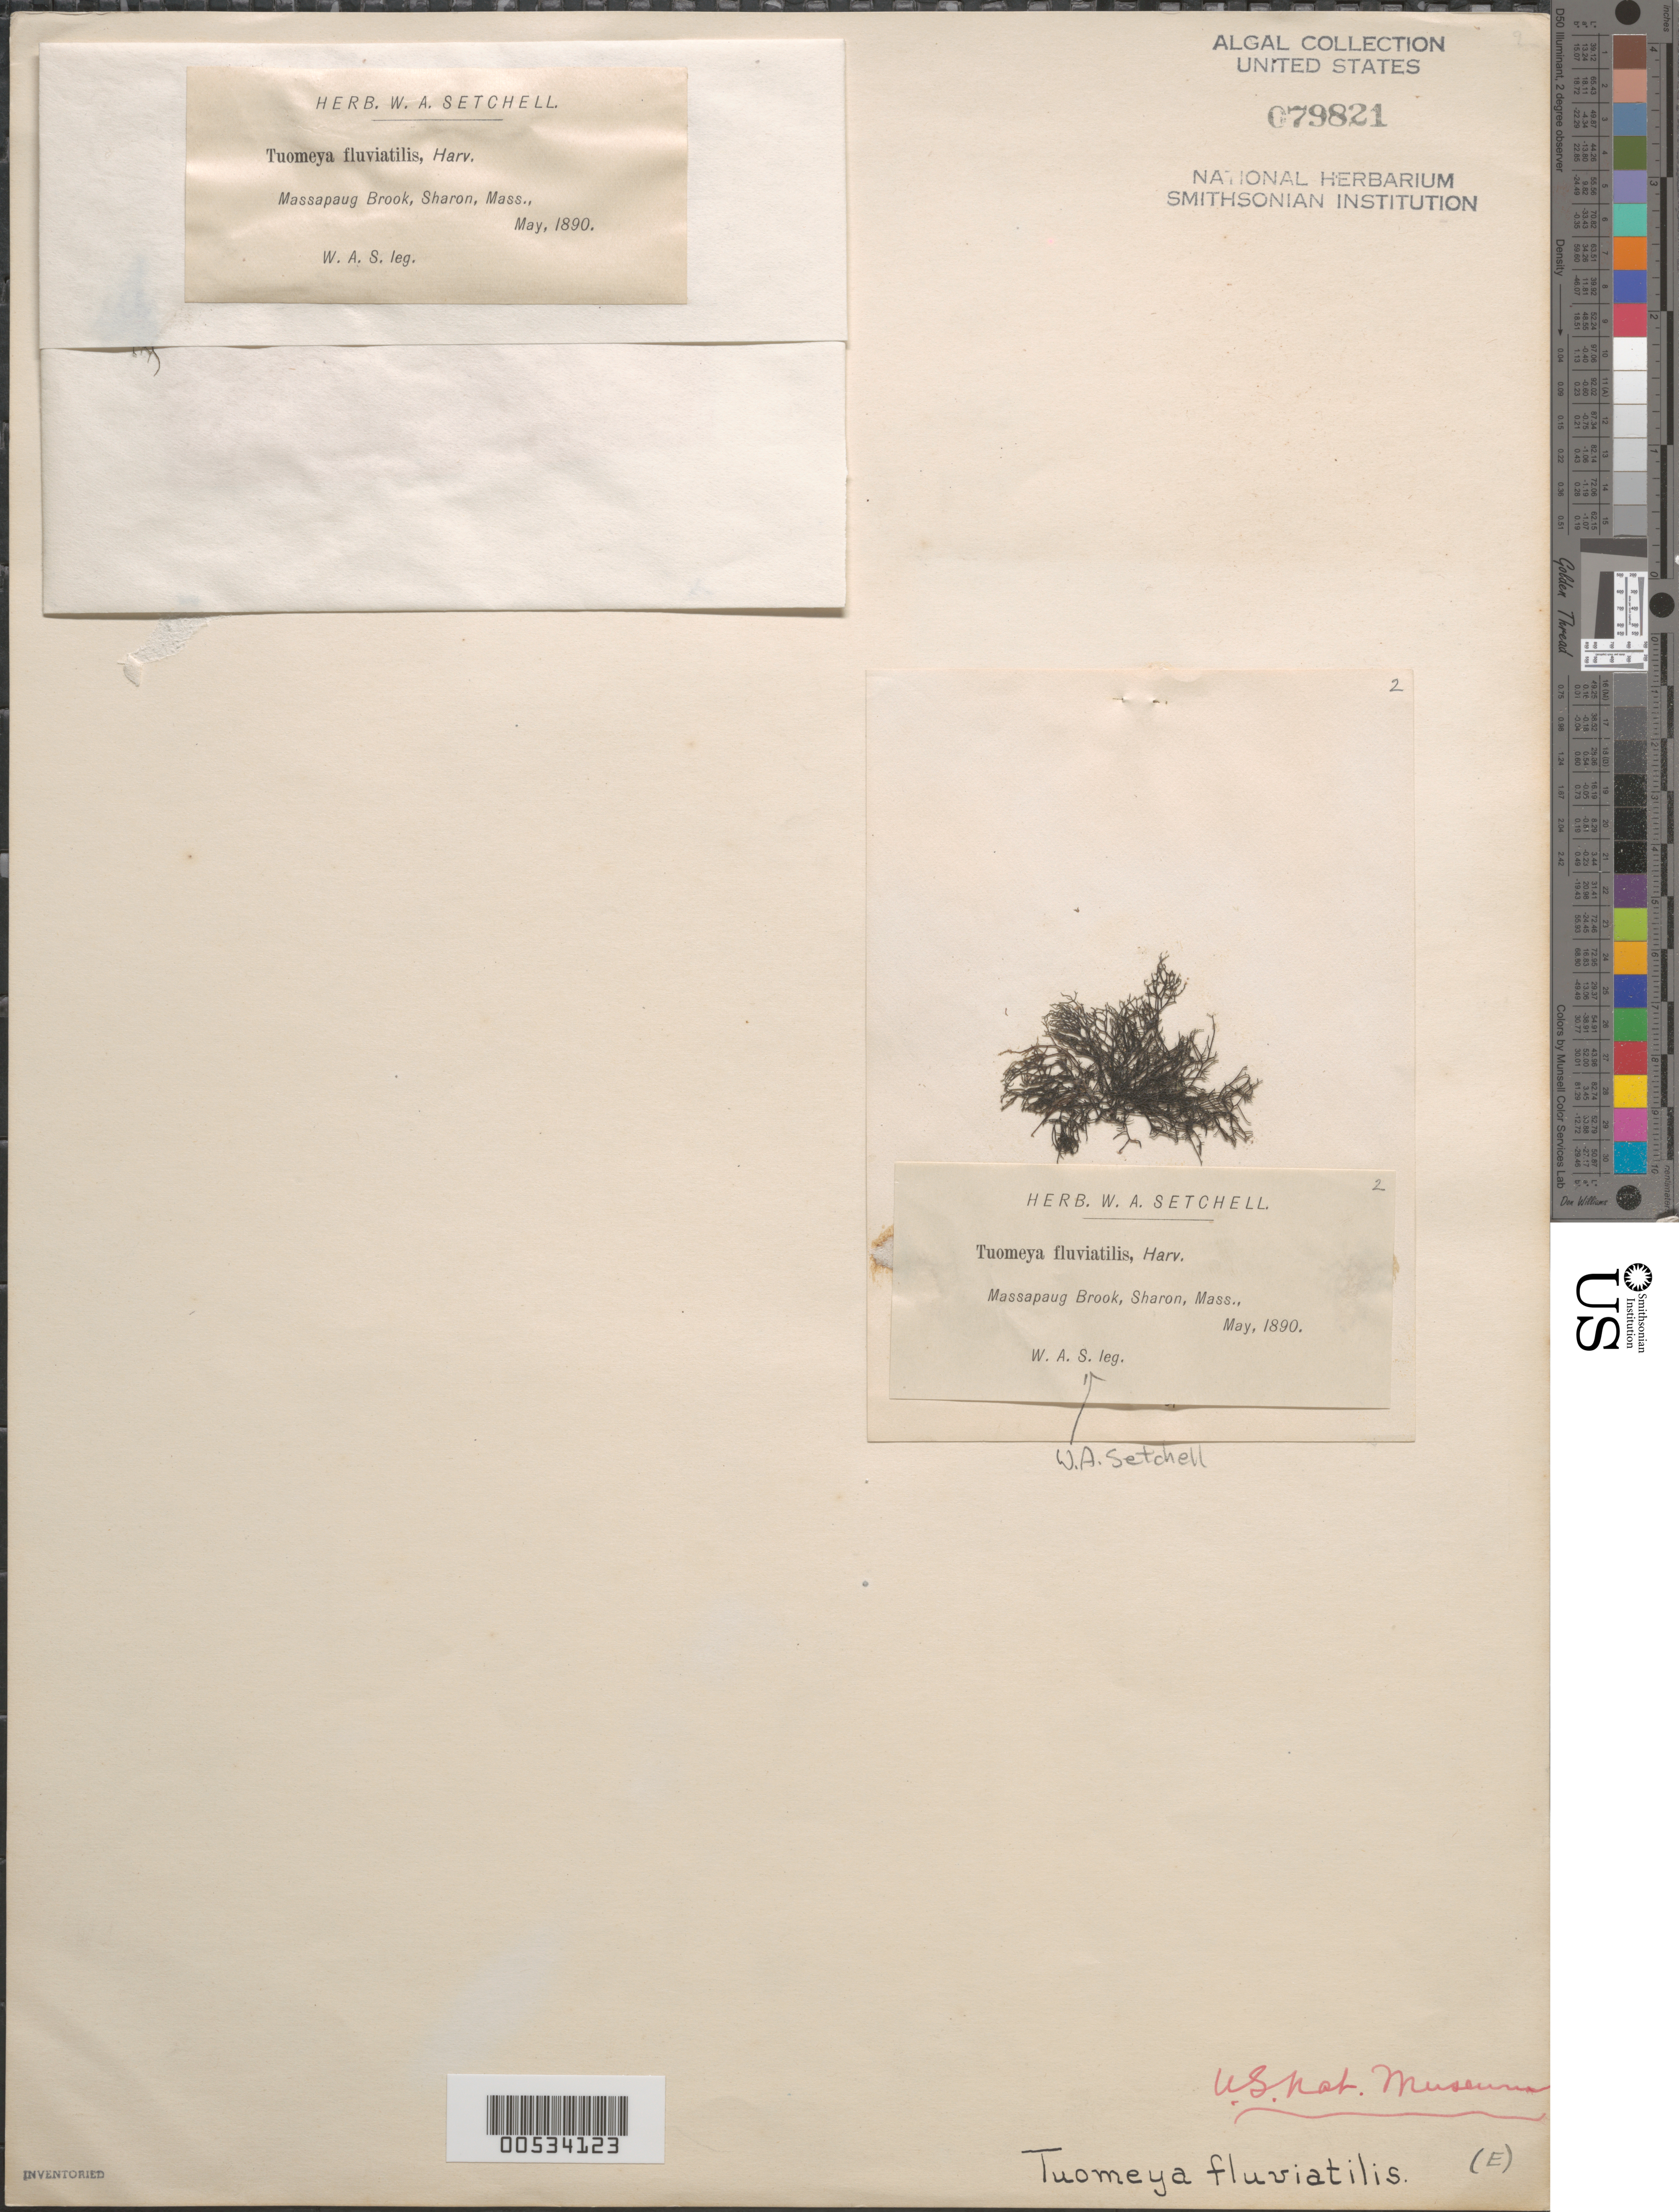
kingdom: Plantae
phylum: Rhodophyta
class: Florideophyceae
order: Batrachospermales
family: Batrachospermaceae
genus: Tuomeya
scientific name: Tuomeya americana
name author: (Kütz.) Papenf.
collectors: W. Setchell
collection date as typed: May 1890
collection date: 1890-05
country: United States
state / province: Massachusetts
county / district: Norfolk County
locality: Massapoag Brook, Sharon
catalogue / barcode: US 79821